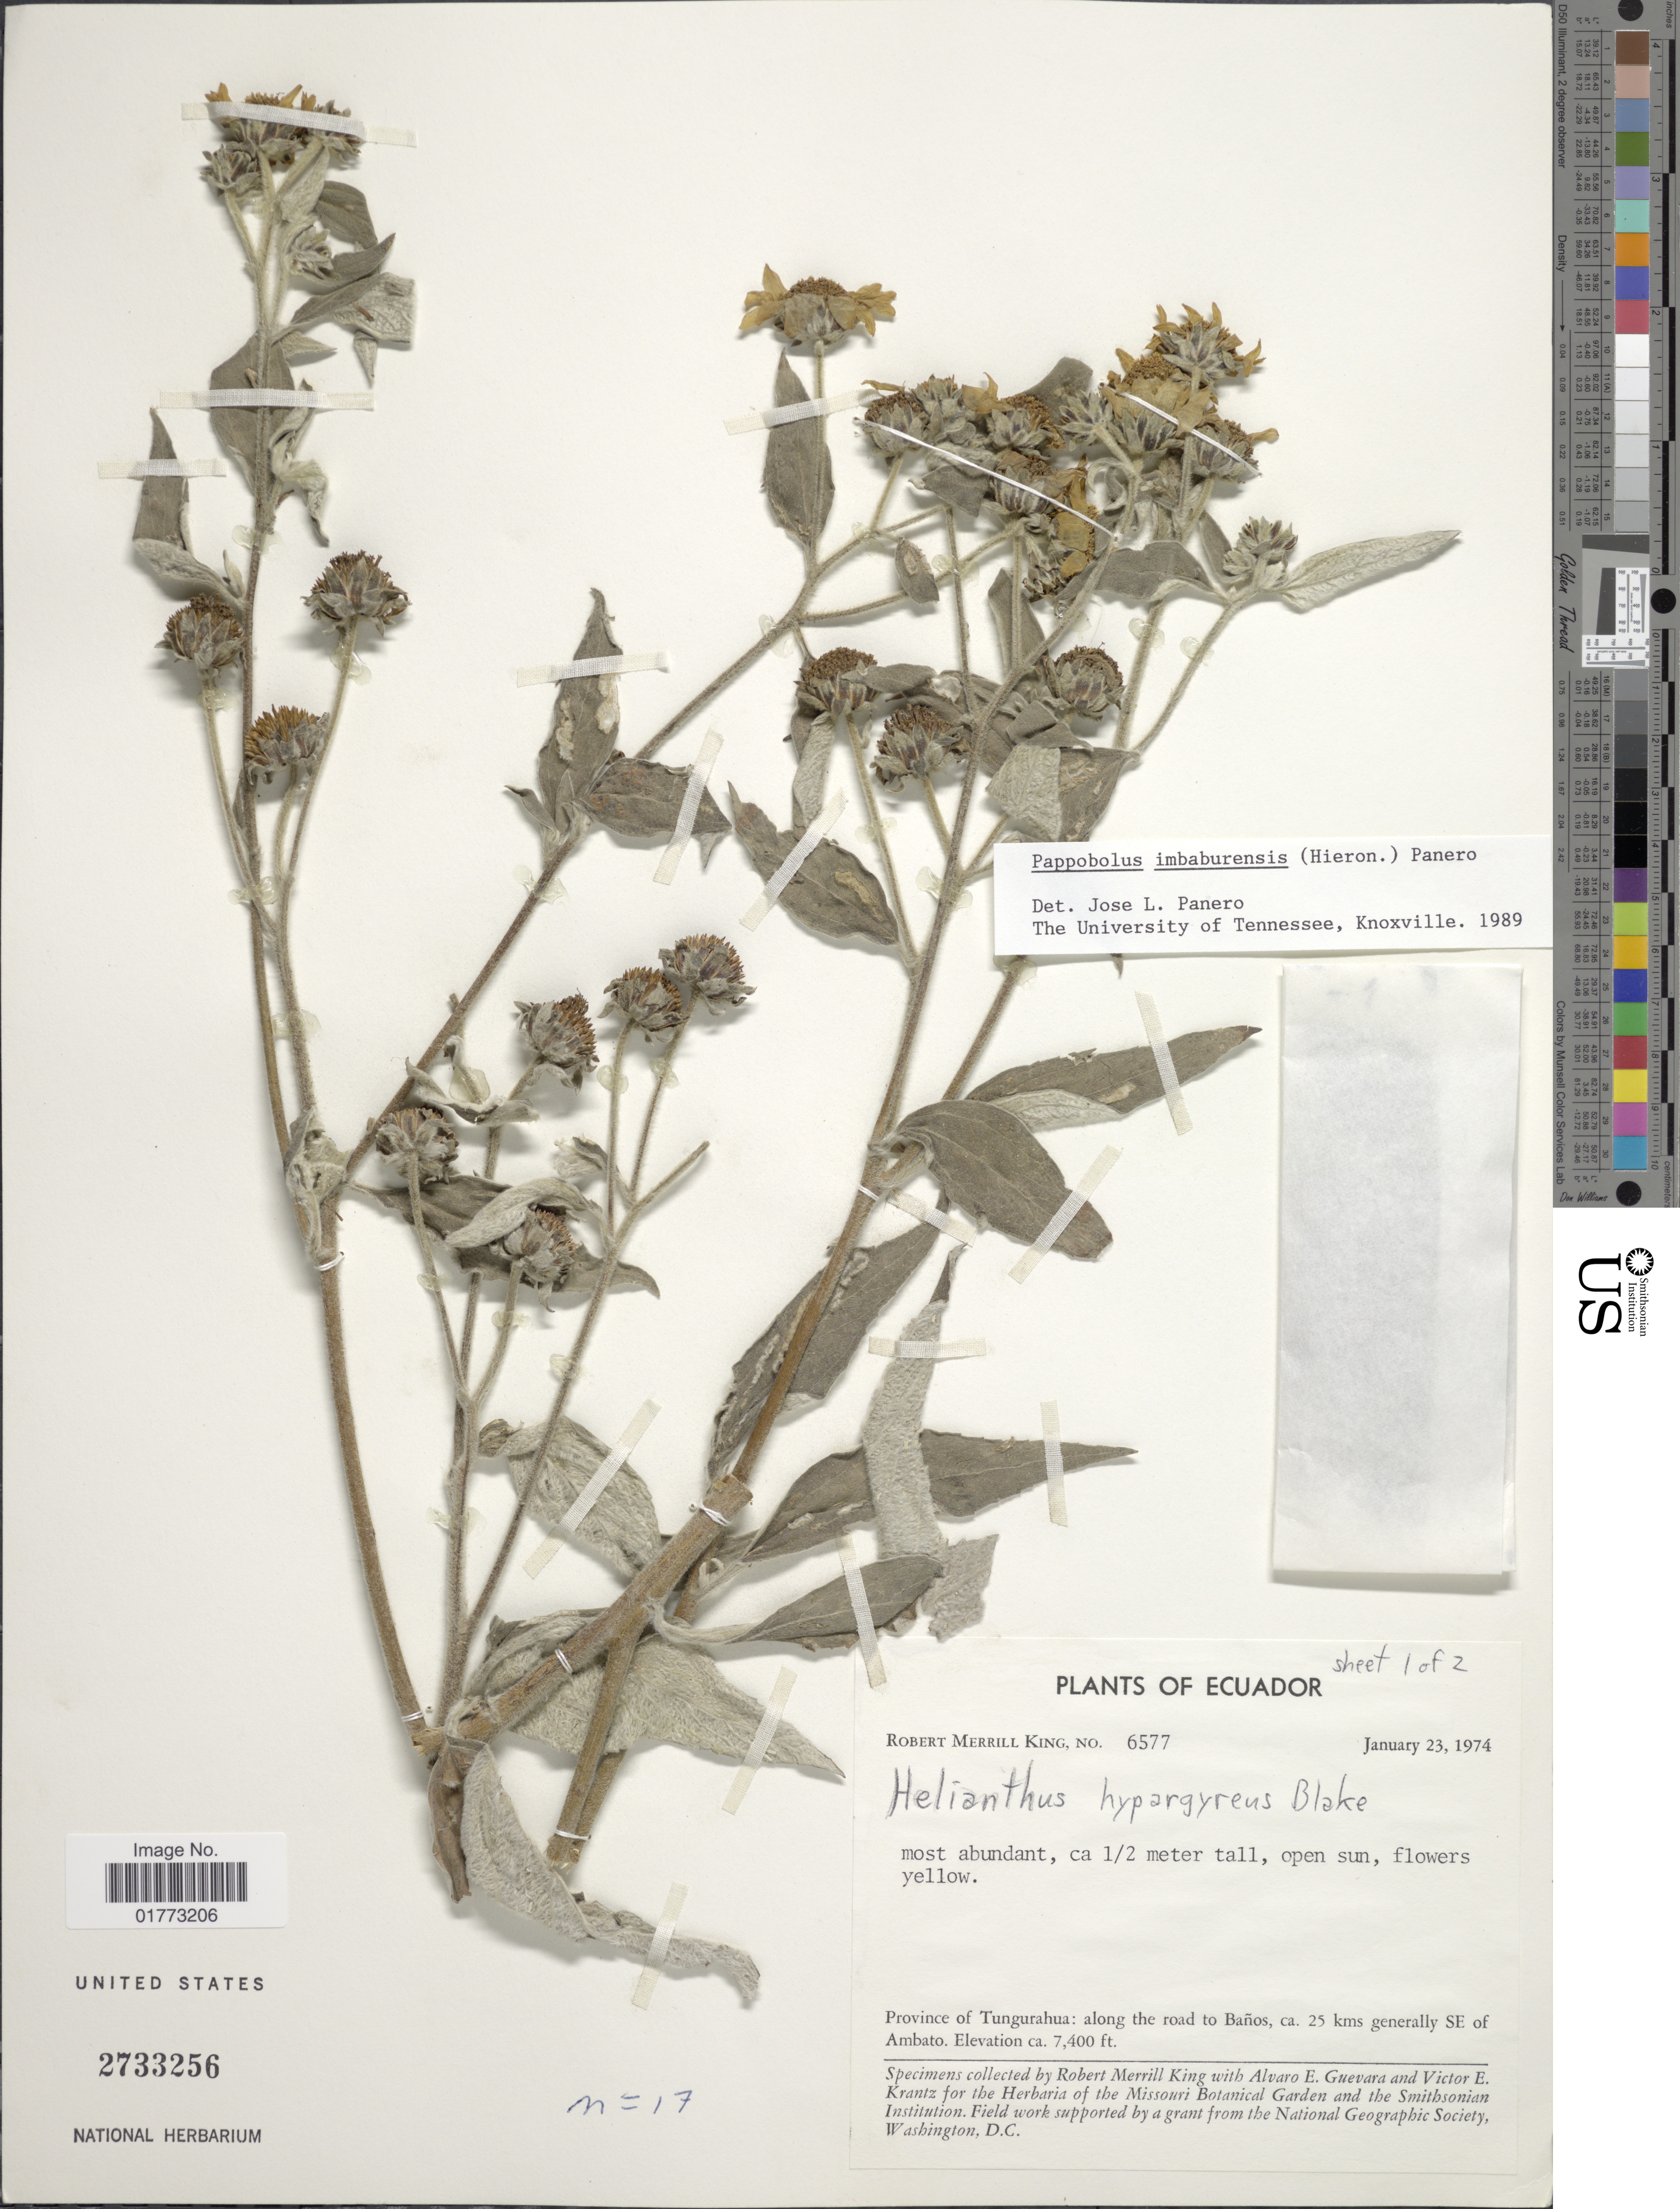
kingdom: Plantae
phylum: Tracheophyta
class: Magnoliopsida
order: Asterales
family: Asteraceae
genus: Pappobolus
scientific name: Pappobolus imbaburensis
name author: (Hieron.) Panero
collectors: R. M. King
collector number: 6577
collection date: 1974-01-23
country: Ecuador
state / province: Tungurahua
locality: Along the road to Banos, ca. 25 kms generally SE of Ambato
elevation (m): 2256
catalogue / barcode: US 2733256